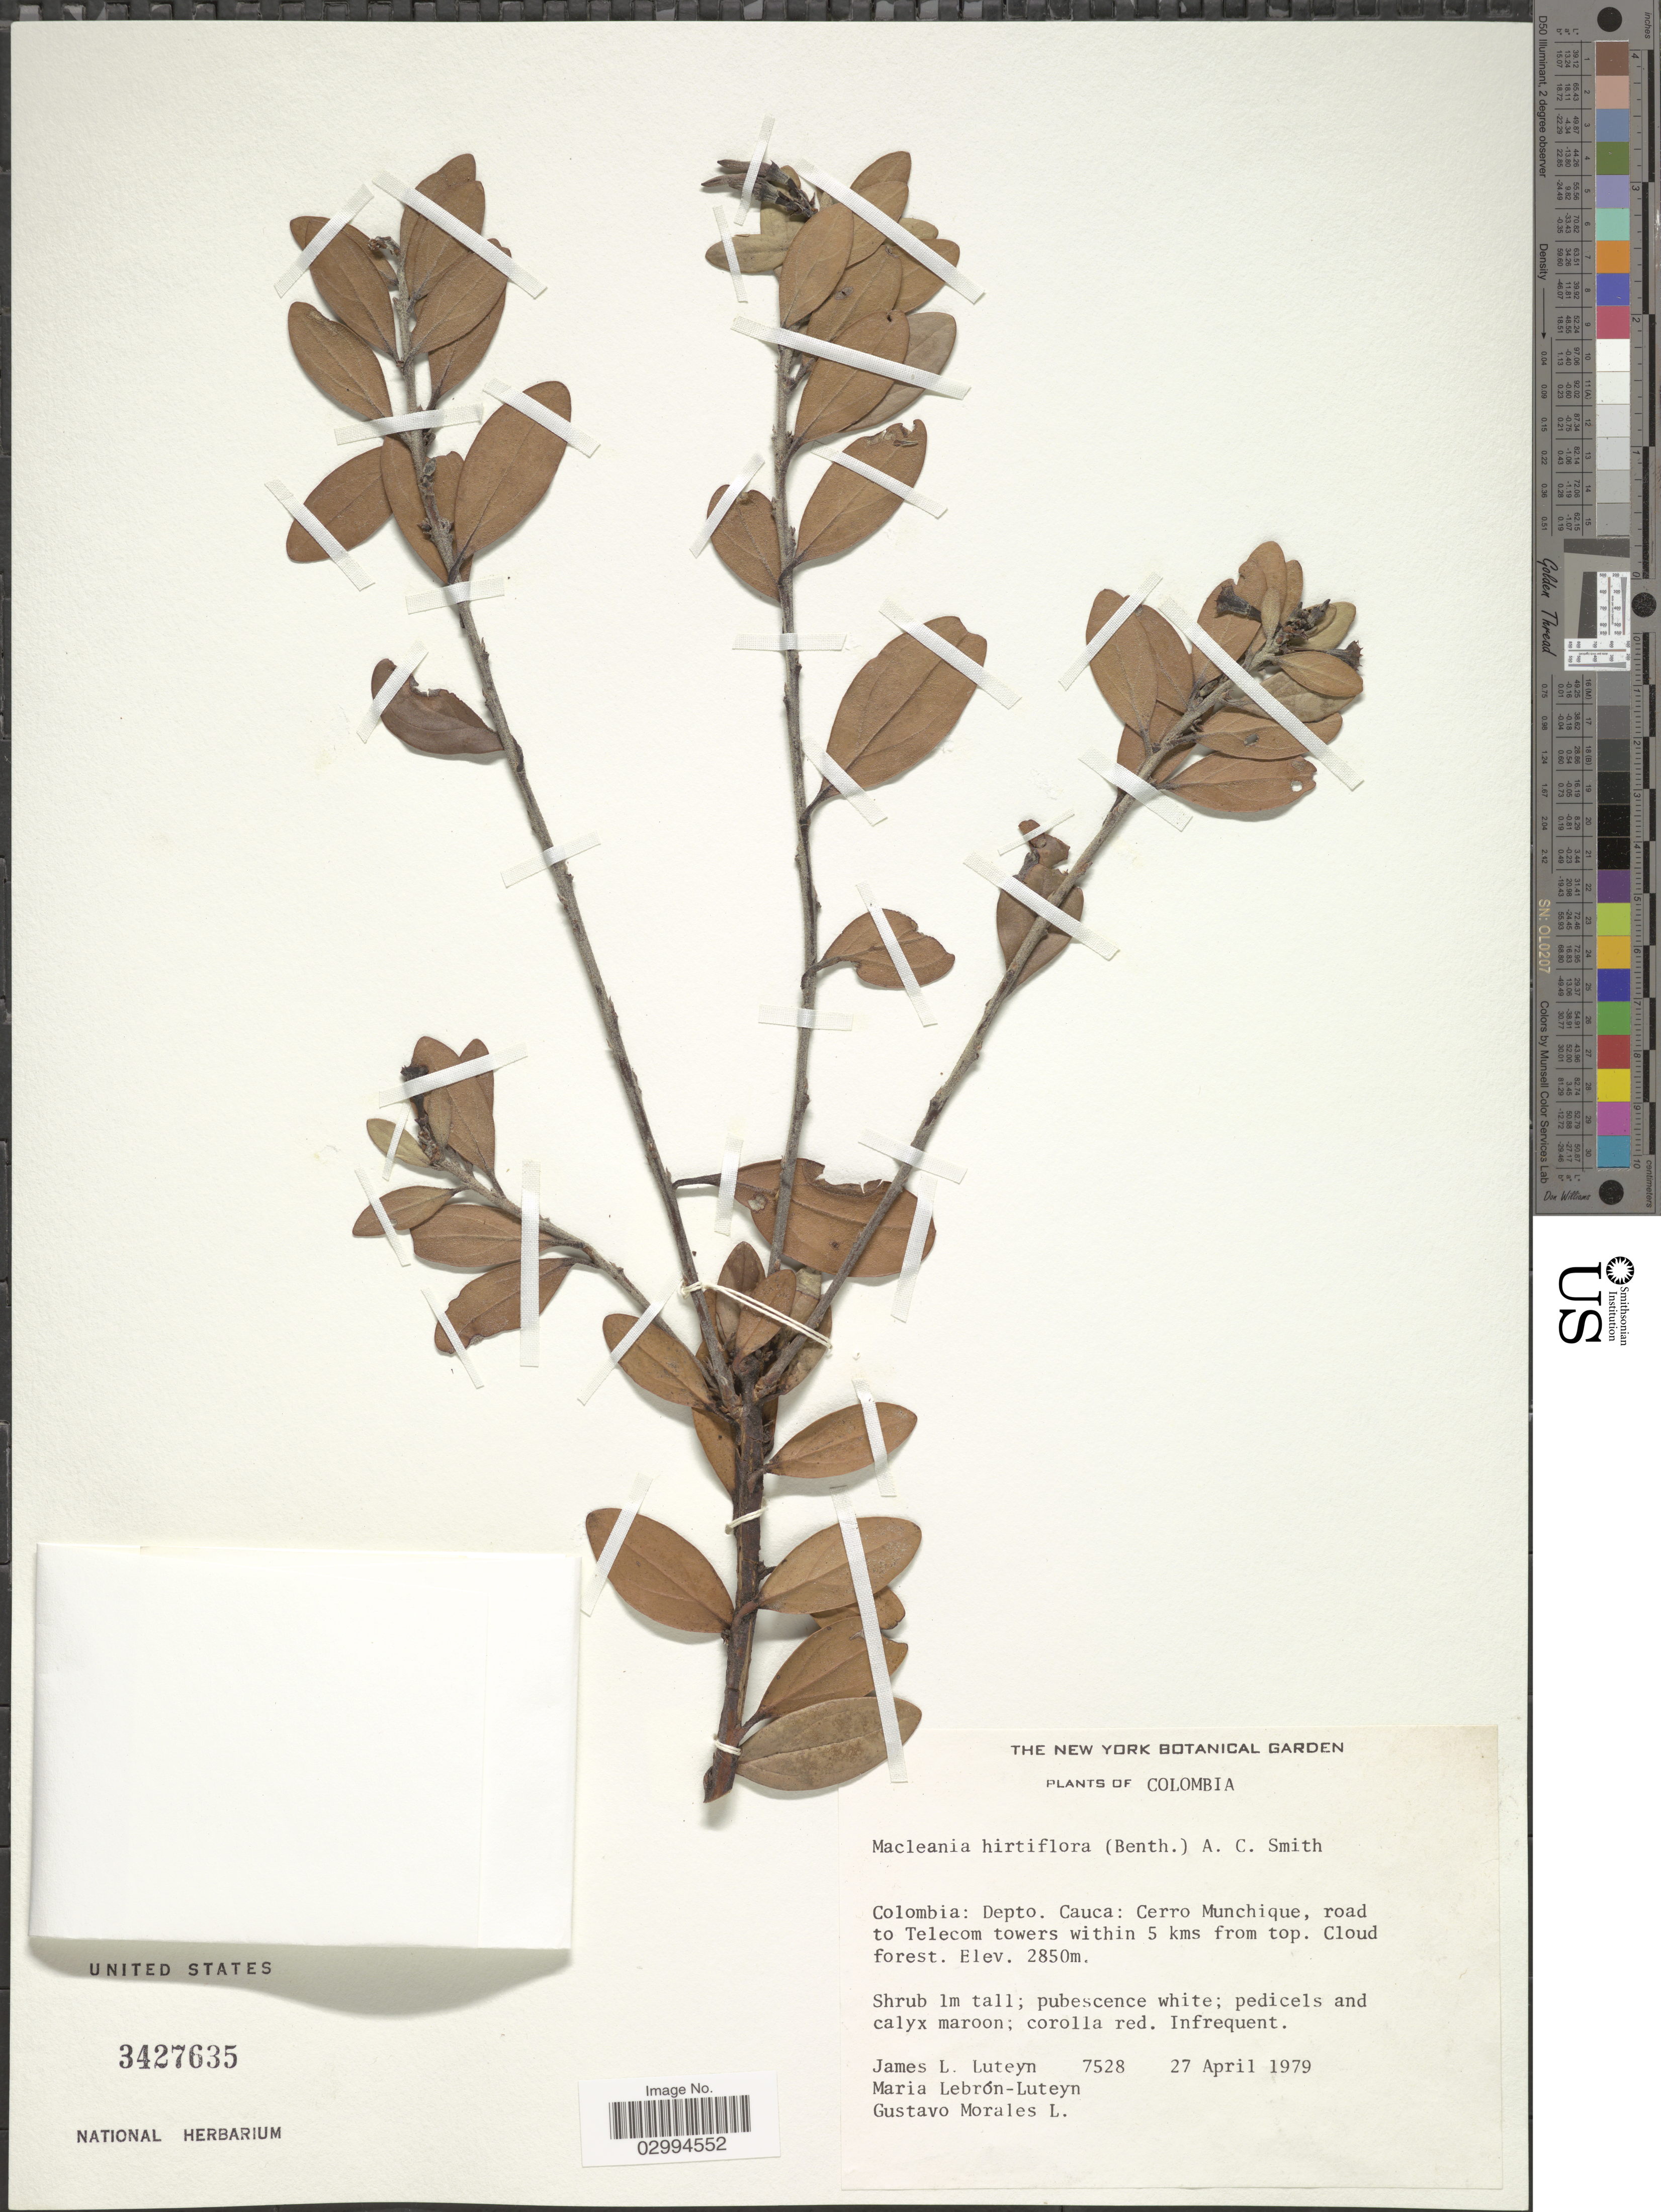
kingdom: Plantae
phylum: Tracheophyta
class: Magnoliopsida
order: Ericales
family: Ericaceae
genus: Macleania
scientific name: Macleania hirtiflora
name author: (Benth.) A.C. Sm.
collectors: J. L. Luteyn, M. L. Lebrón-Luteyn & G. Morales L.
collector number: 7528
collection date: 1979-04-27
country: Colombia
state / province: Cauca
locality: Depto. Cauca: Cerro Munchique, road to Telecom towers within 5 kms from top.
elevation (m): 2850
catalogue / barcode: US 3427635